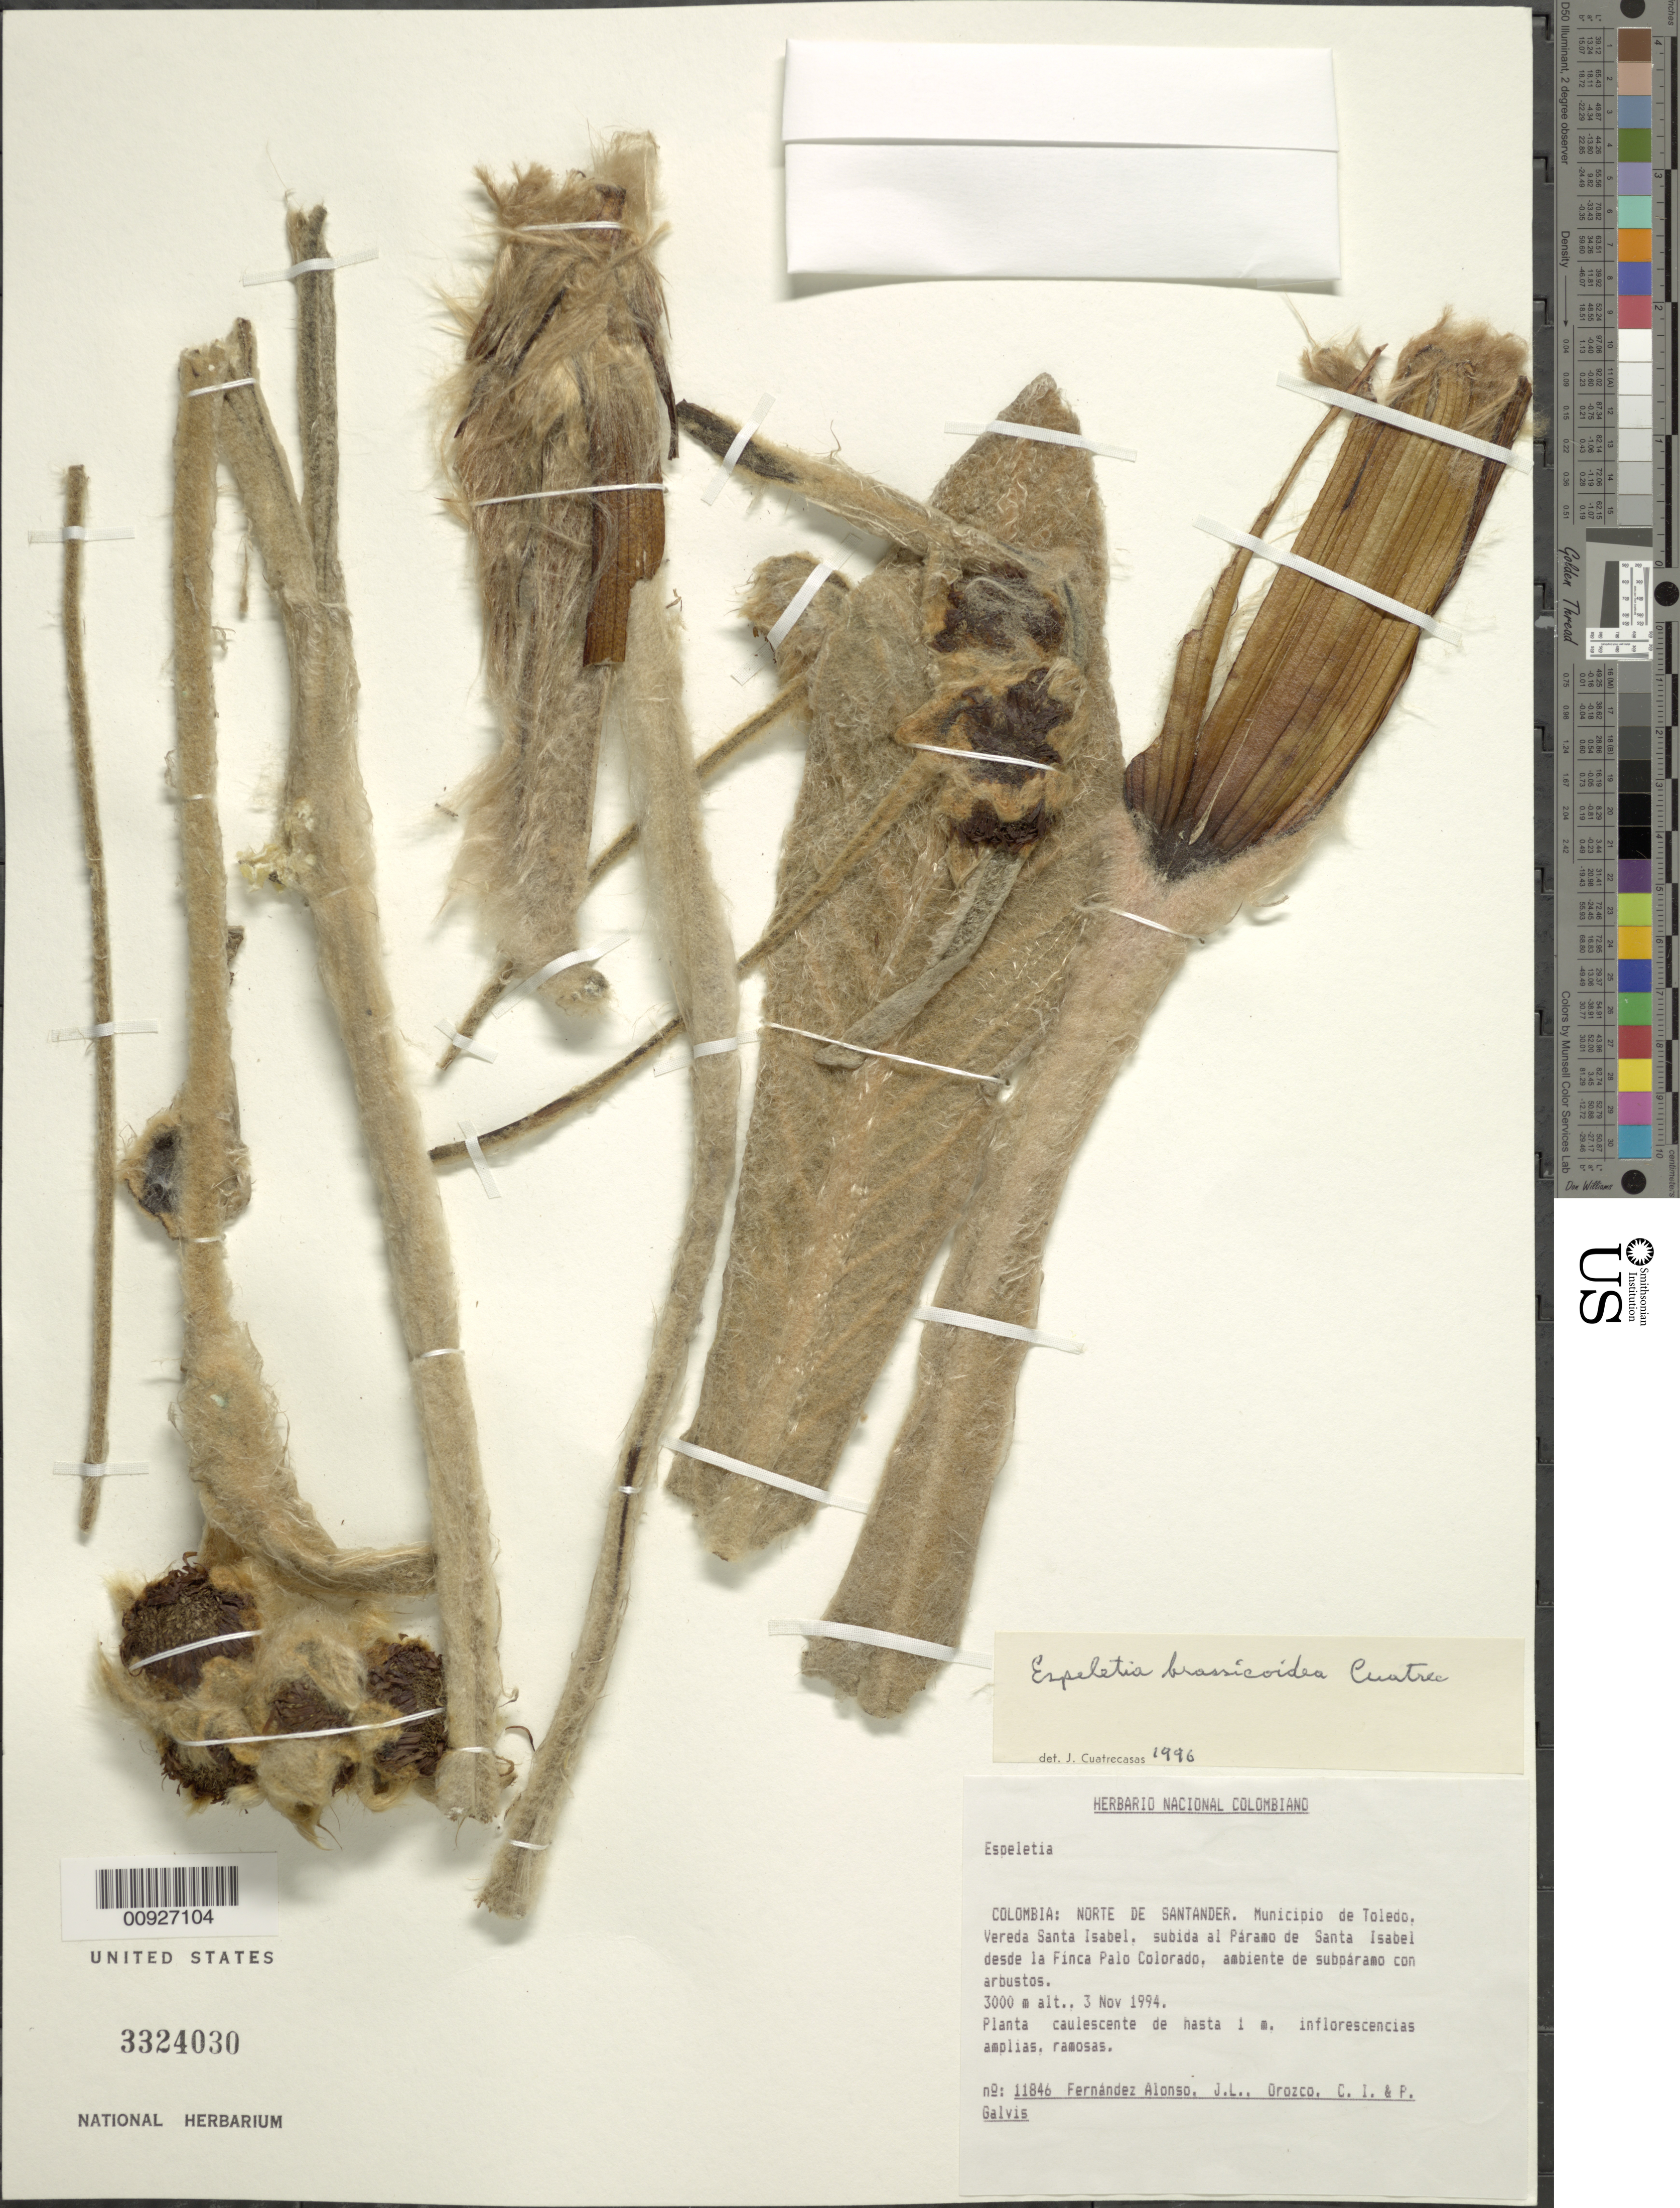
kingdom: Plantae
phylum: Tracheophyta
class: Magnoliopsida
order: Asterales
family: Asteraceae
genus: Espeletia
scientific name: Espeletia brassicoidea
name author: Cuatrec.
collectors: J. L. Fernández-Alonso, C. I. Orozco & P. Galvis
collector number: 11846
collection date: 1994-11-03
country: Colombia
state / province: Norte de Santander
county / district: Toledo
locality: Vereda Santa Isabel, subida al Páramo de Santa Isabel desde la Finca Palo Colorado.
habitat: Ambiente de subpáramo con arbustos.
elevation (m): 3000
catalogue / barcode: US 3324030